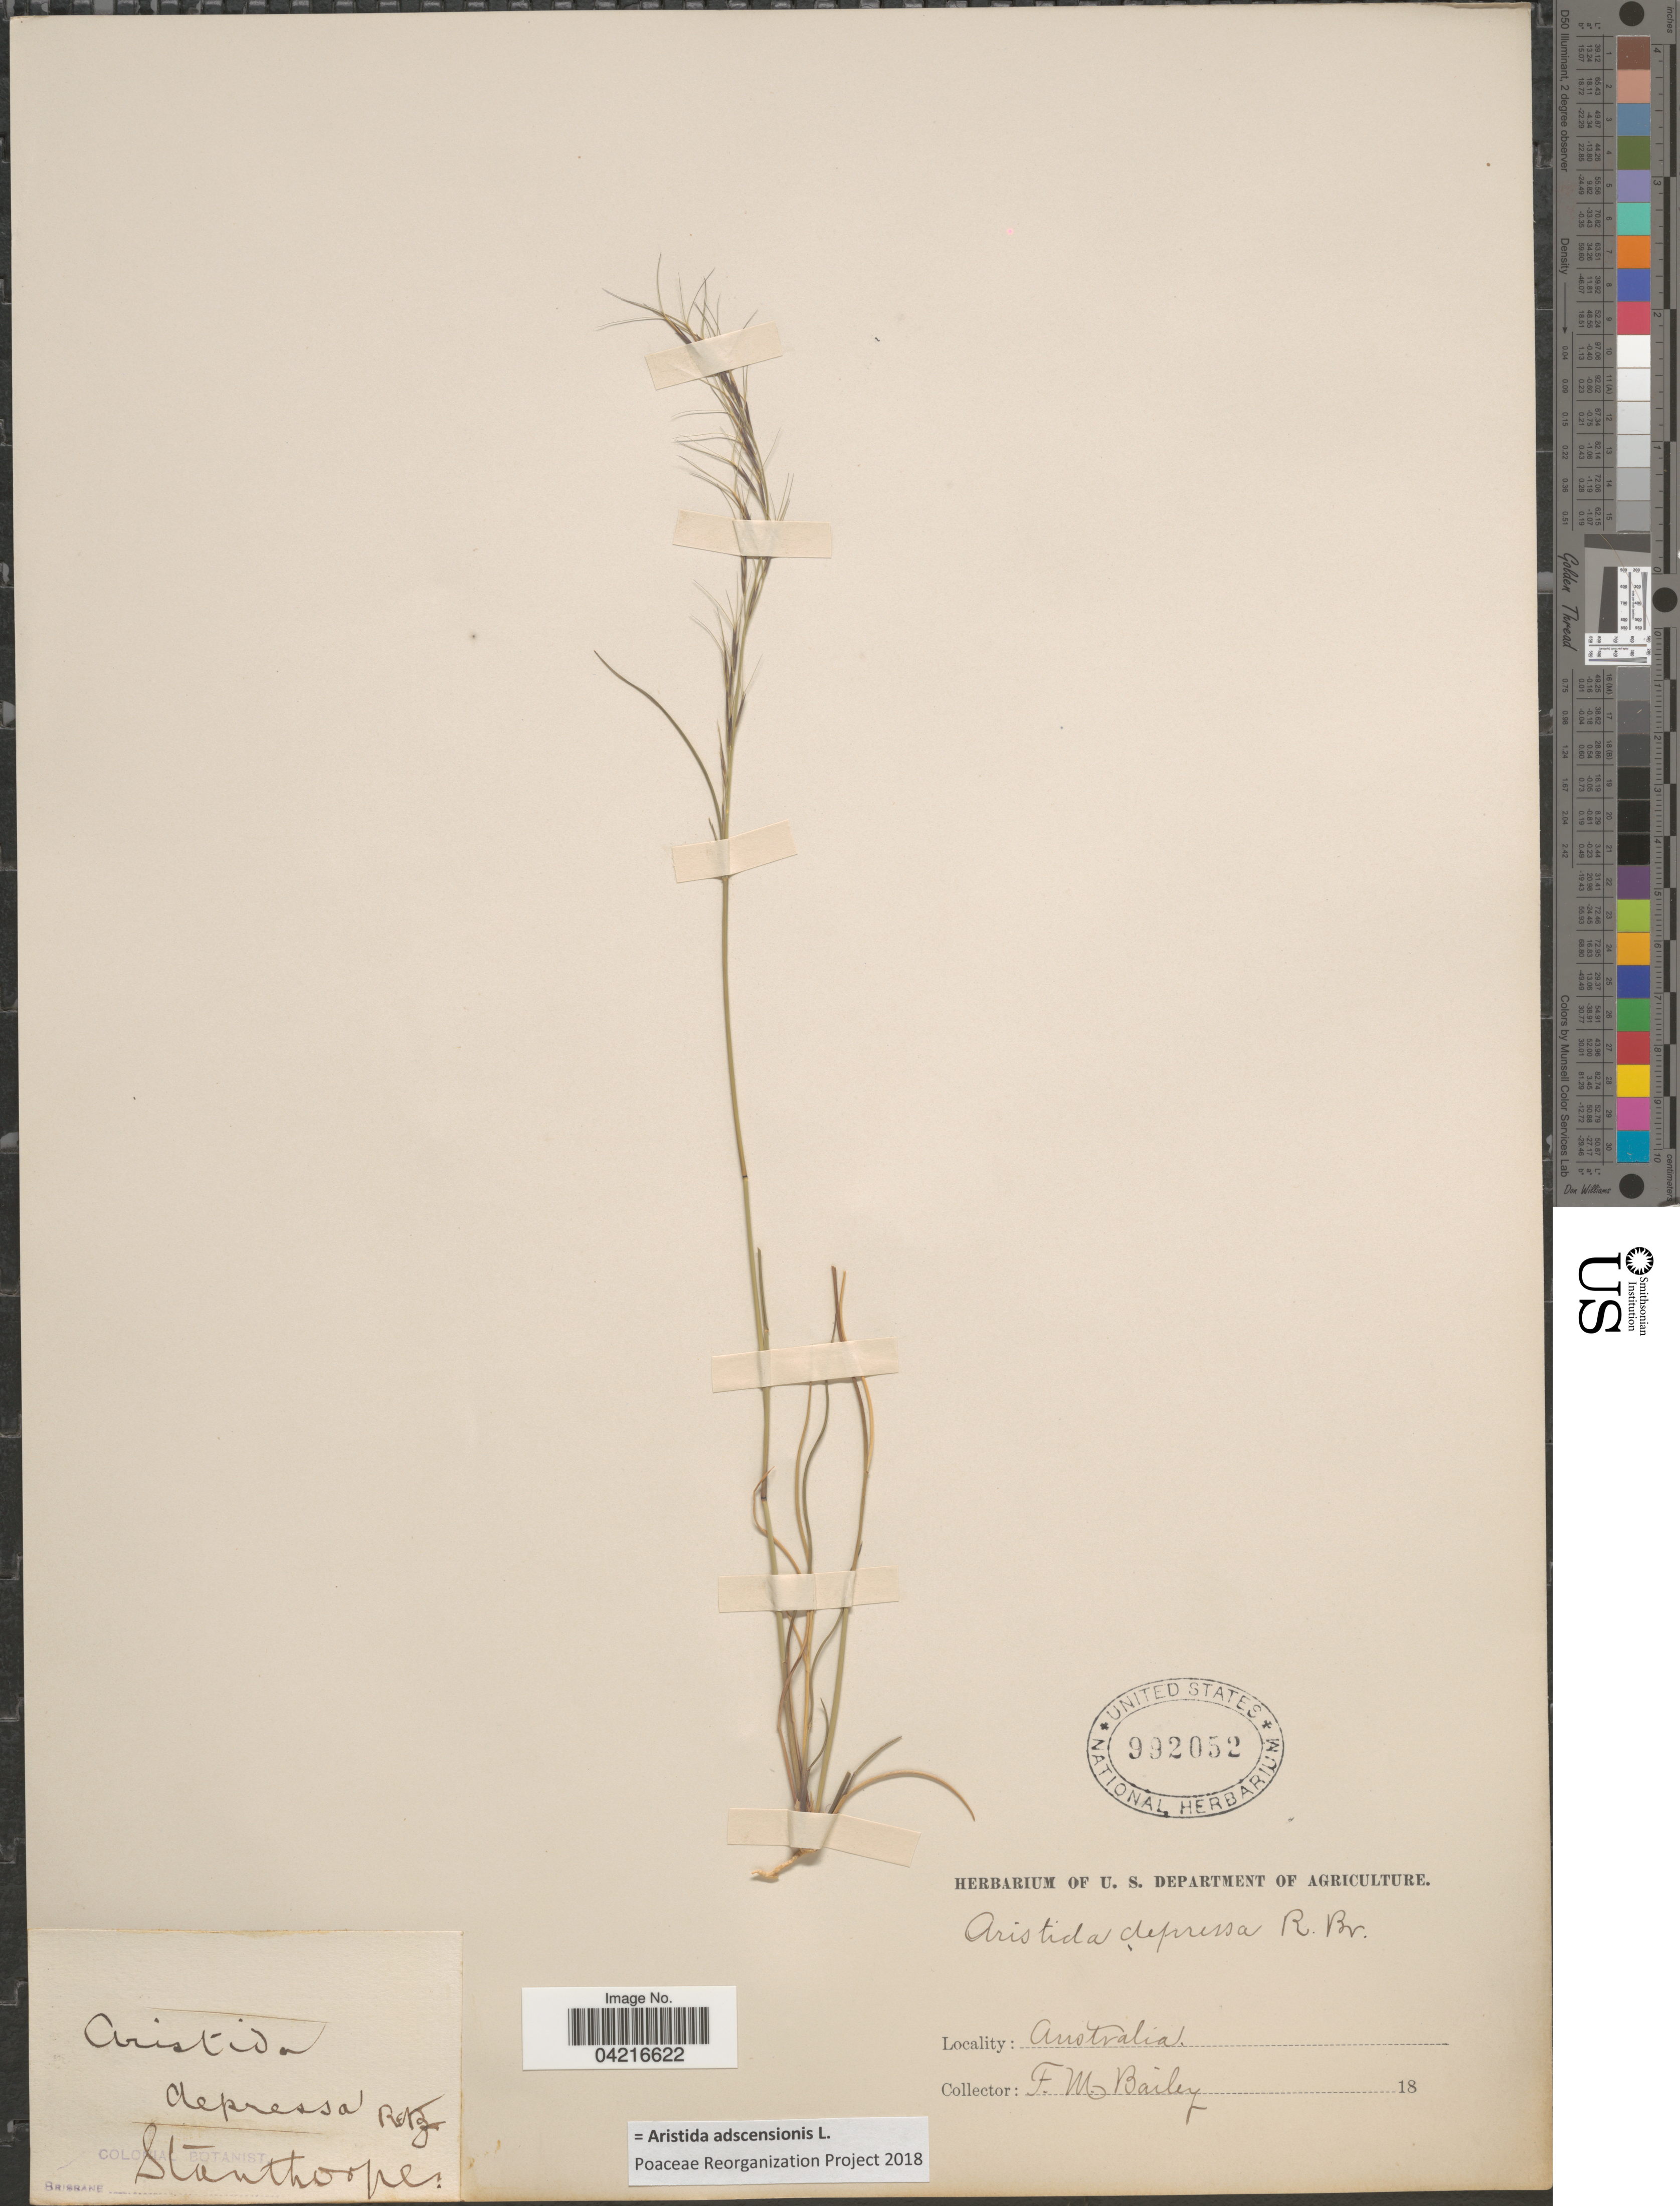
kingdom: Plantae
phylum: Tracheophyta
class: Liliopsida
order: Poales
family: Poaceae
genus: Aristida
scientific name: Aristida adscensionis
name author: L.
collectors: F. M. Bailey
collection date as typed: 18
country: Australia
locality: Stanthorpe.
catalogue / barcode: US 992052